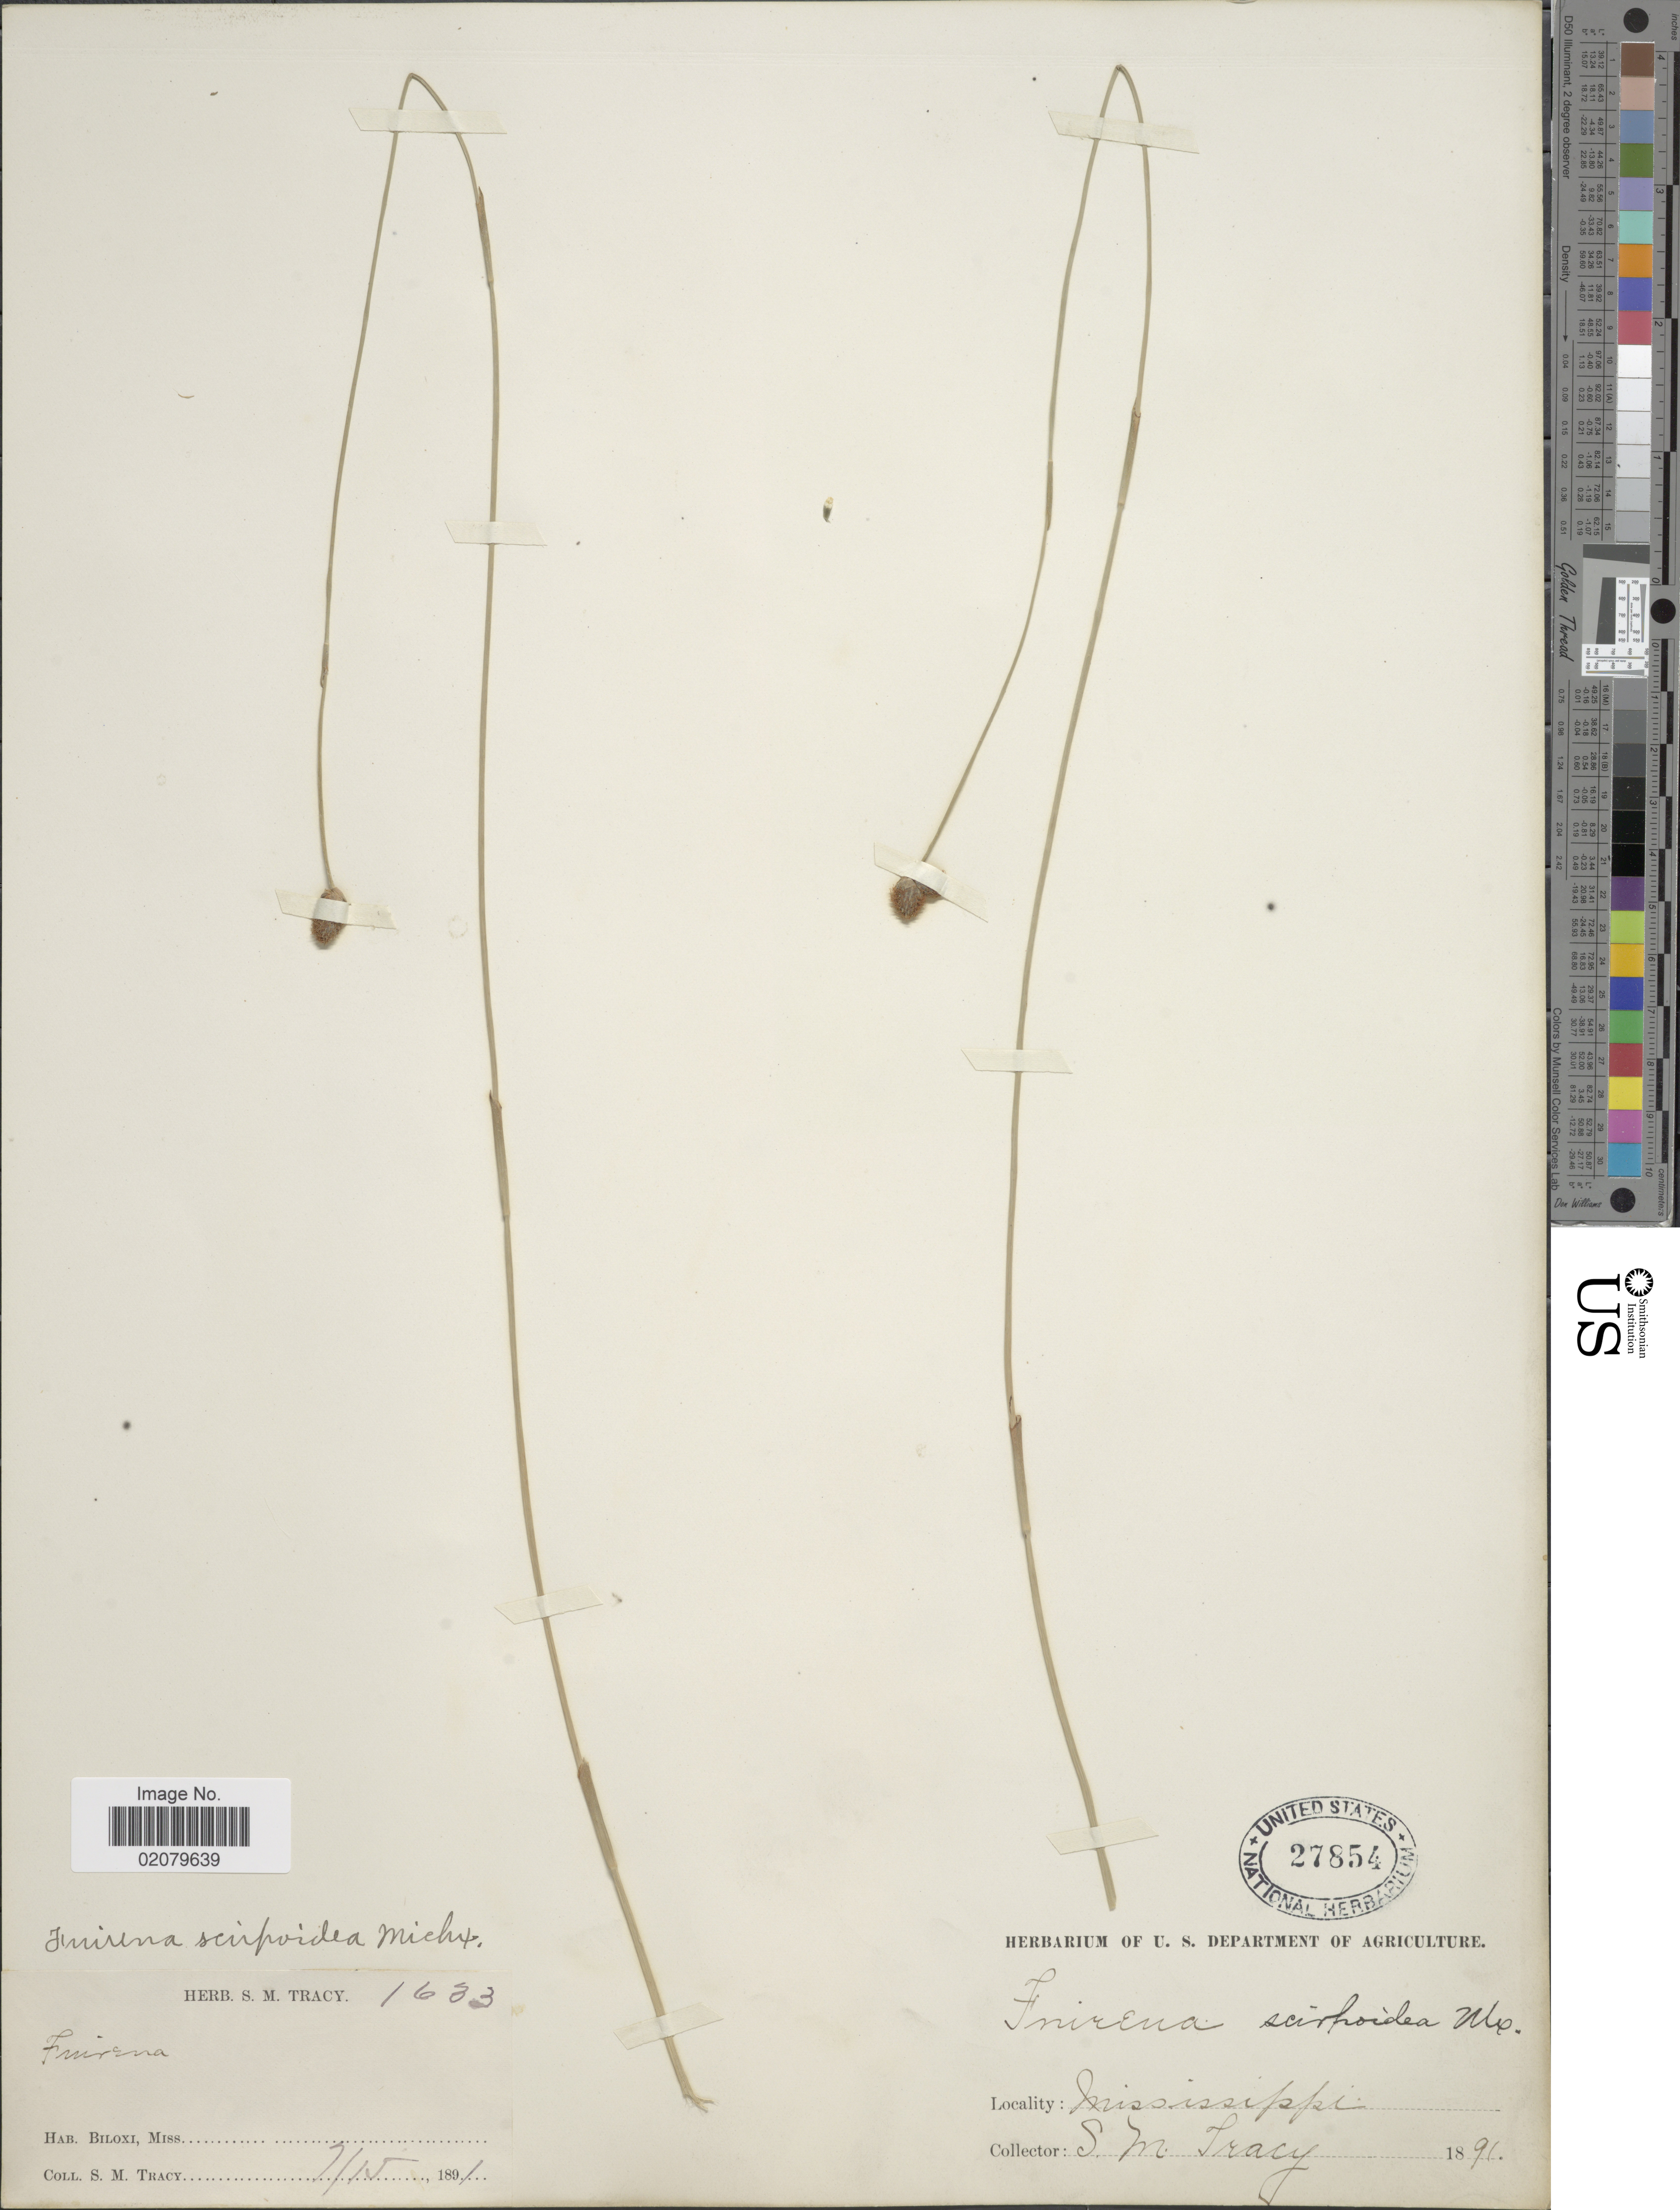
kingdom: Plantae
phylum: Tracheophyta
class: Liliopsida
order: Poales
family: Cyperaceae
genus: Fuirena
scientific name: Fuirena scirpoidea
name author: Michx.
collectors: S. M. Tracy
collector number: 1633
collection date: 1891-07-15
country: United States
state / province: Mississippi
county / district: Harrison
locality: Biloxi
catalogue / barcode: US 27854